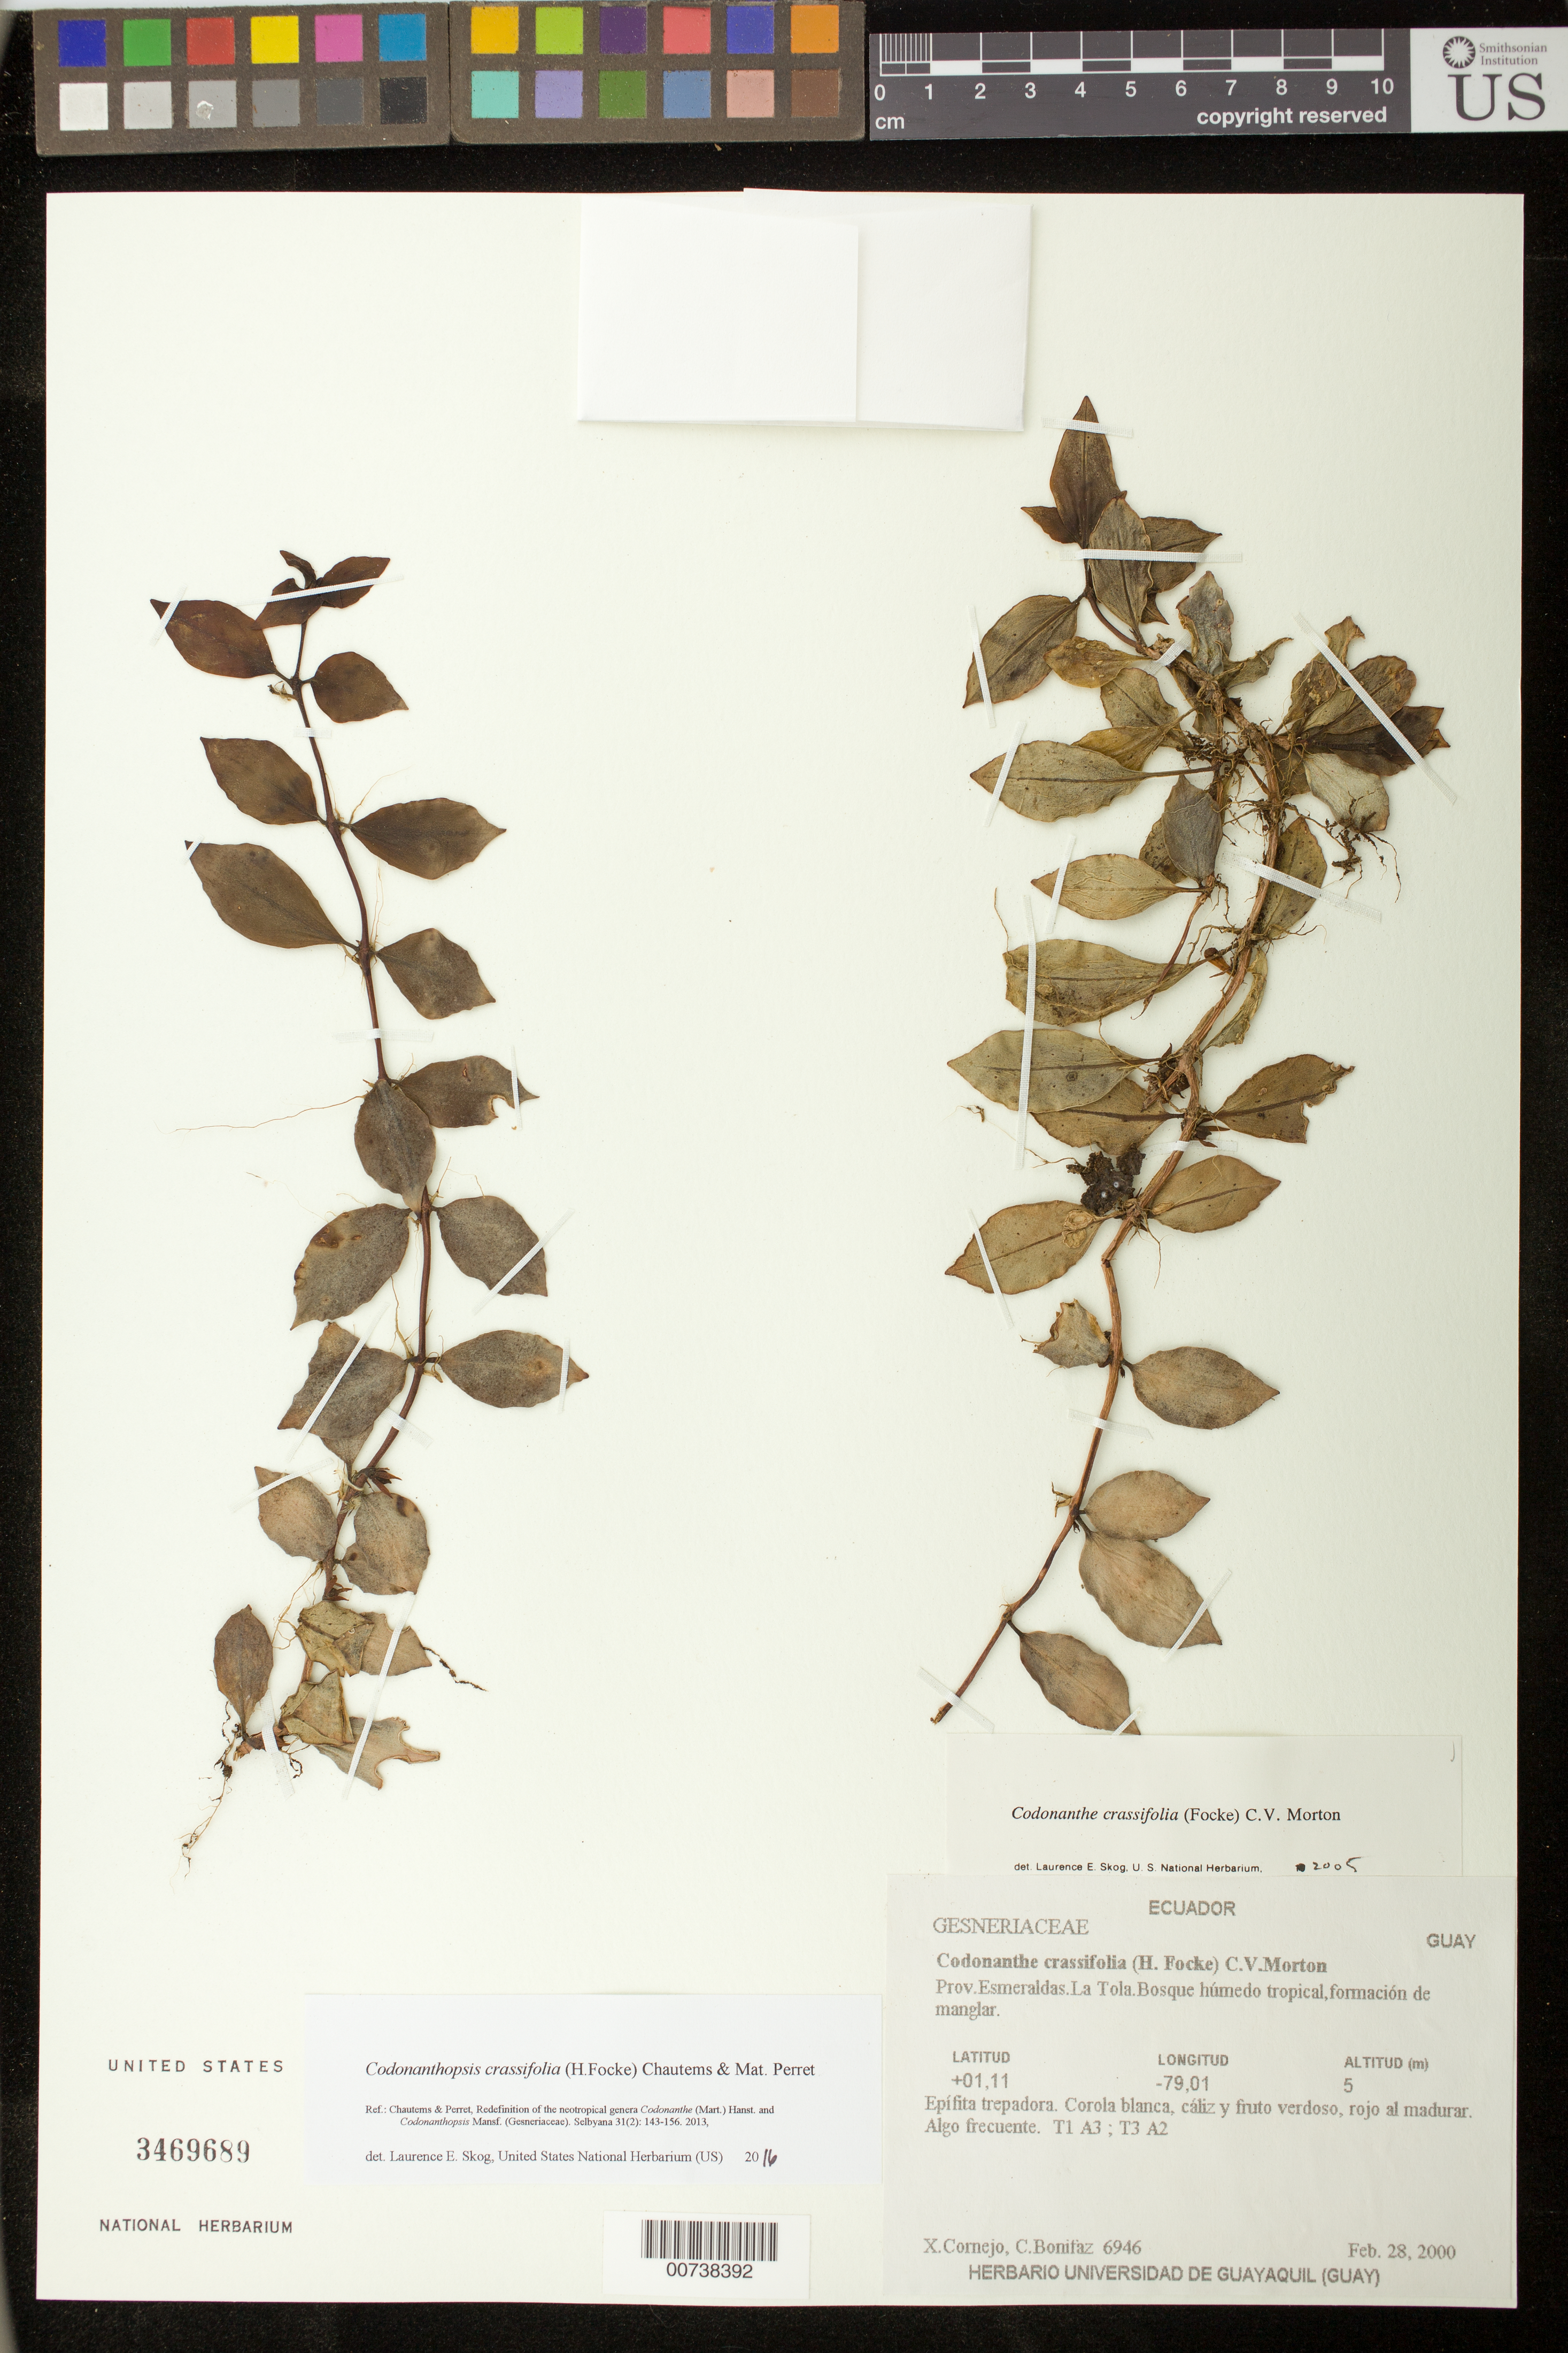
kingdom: Plantae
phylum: Tracheophyta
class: Magnoliopsida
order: Lamiales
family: Gesneriaceae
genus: Codonanthopsis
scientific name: Codonanthopsis crassifolia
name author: (H. Focke) Chautems & Mat.Perret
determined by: Skog, Laurence E.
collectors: X. F. Cornejo & C. Bonifaz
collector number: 6946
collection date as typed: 28 Feb 2000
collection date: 2000-02-28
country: Ecuador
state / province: Esmeraldas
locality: Prov. Esmeraldas. La Tola.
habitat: Bosque húmedo tropical, formación de manglar.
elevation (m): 5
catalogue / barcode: US 3469689